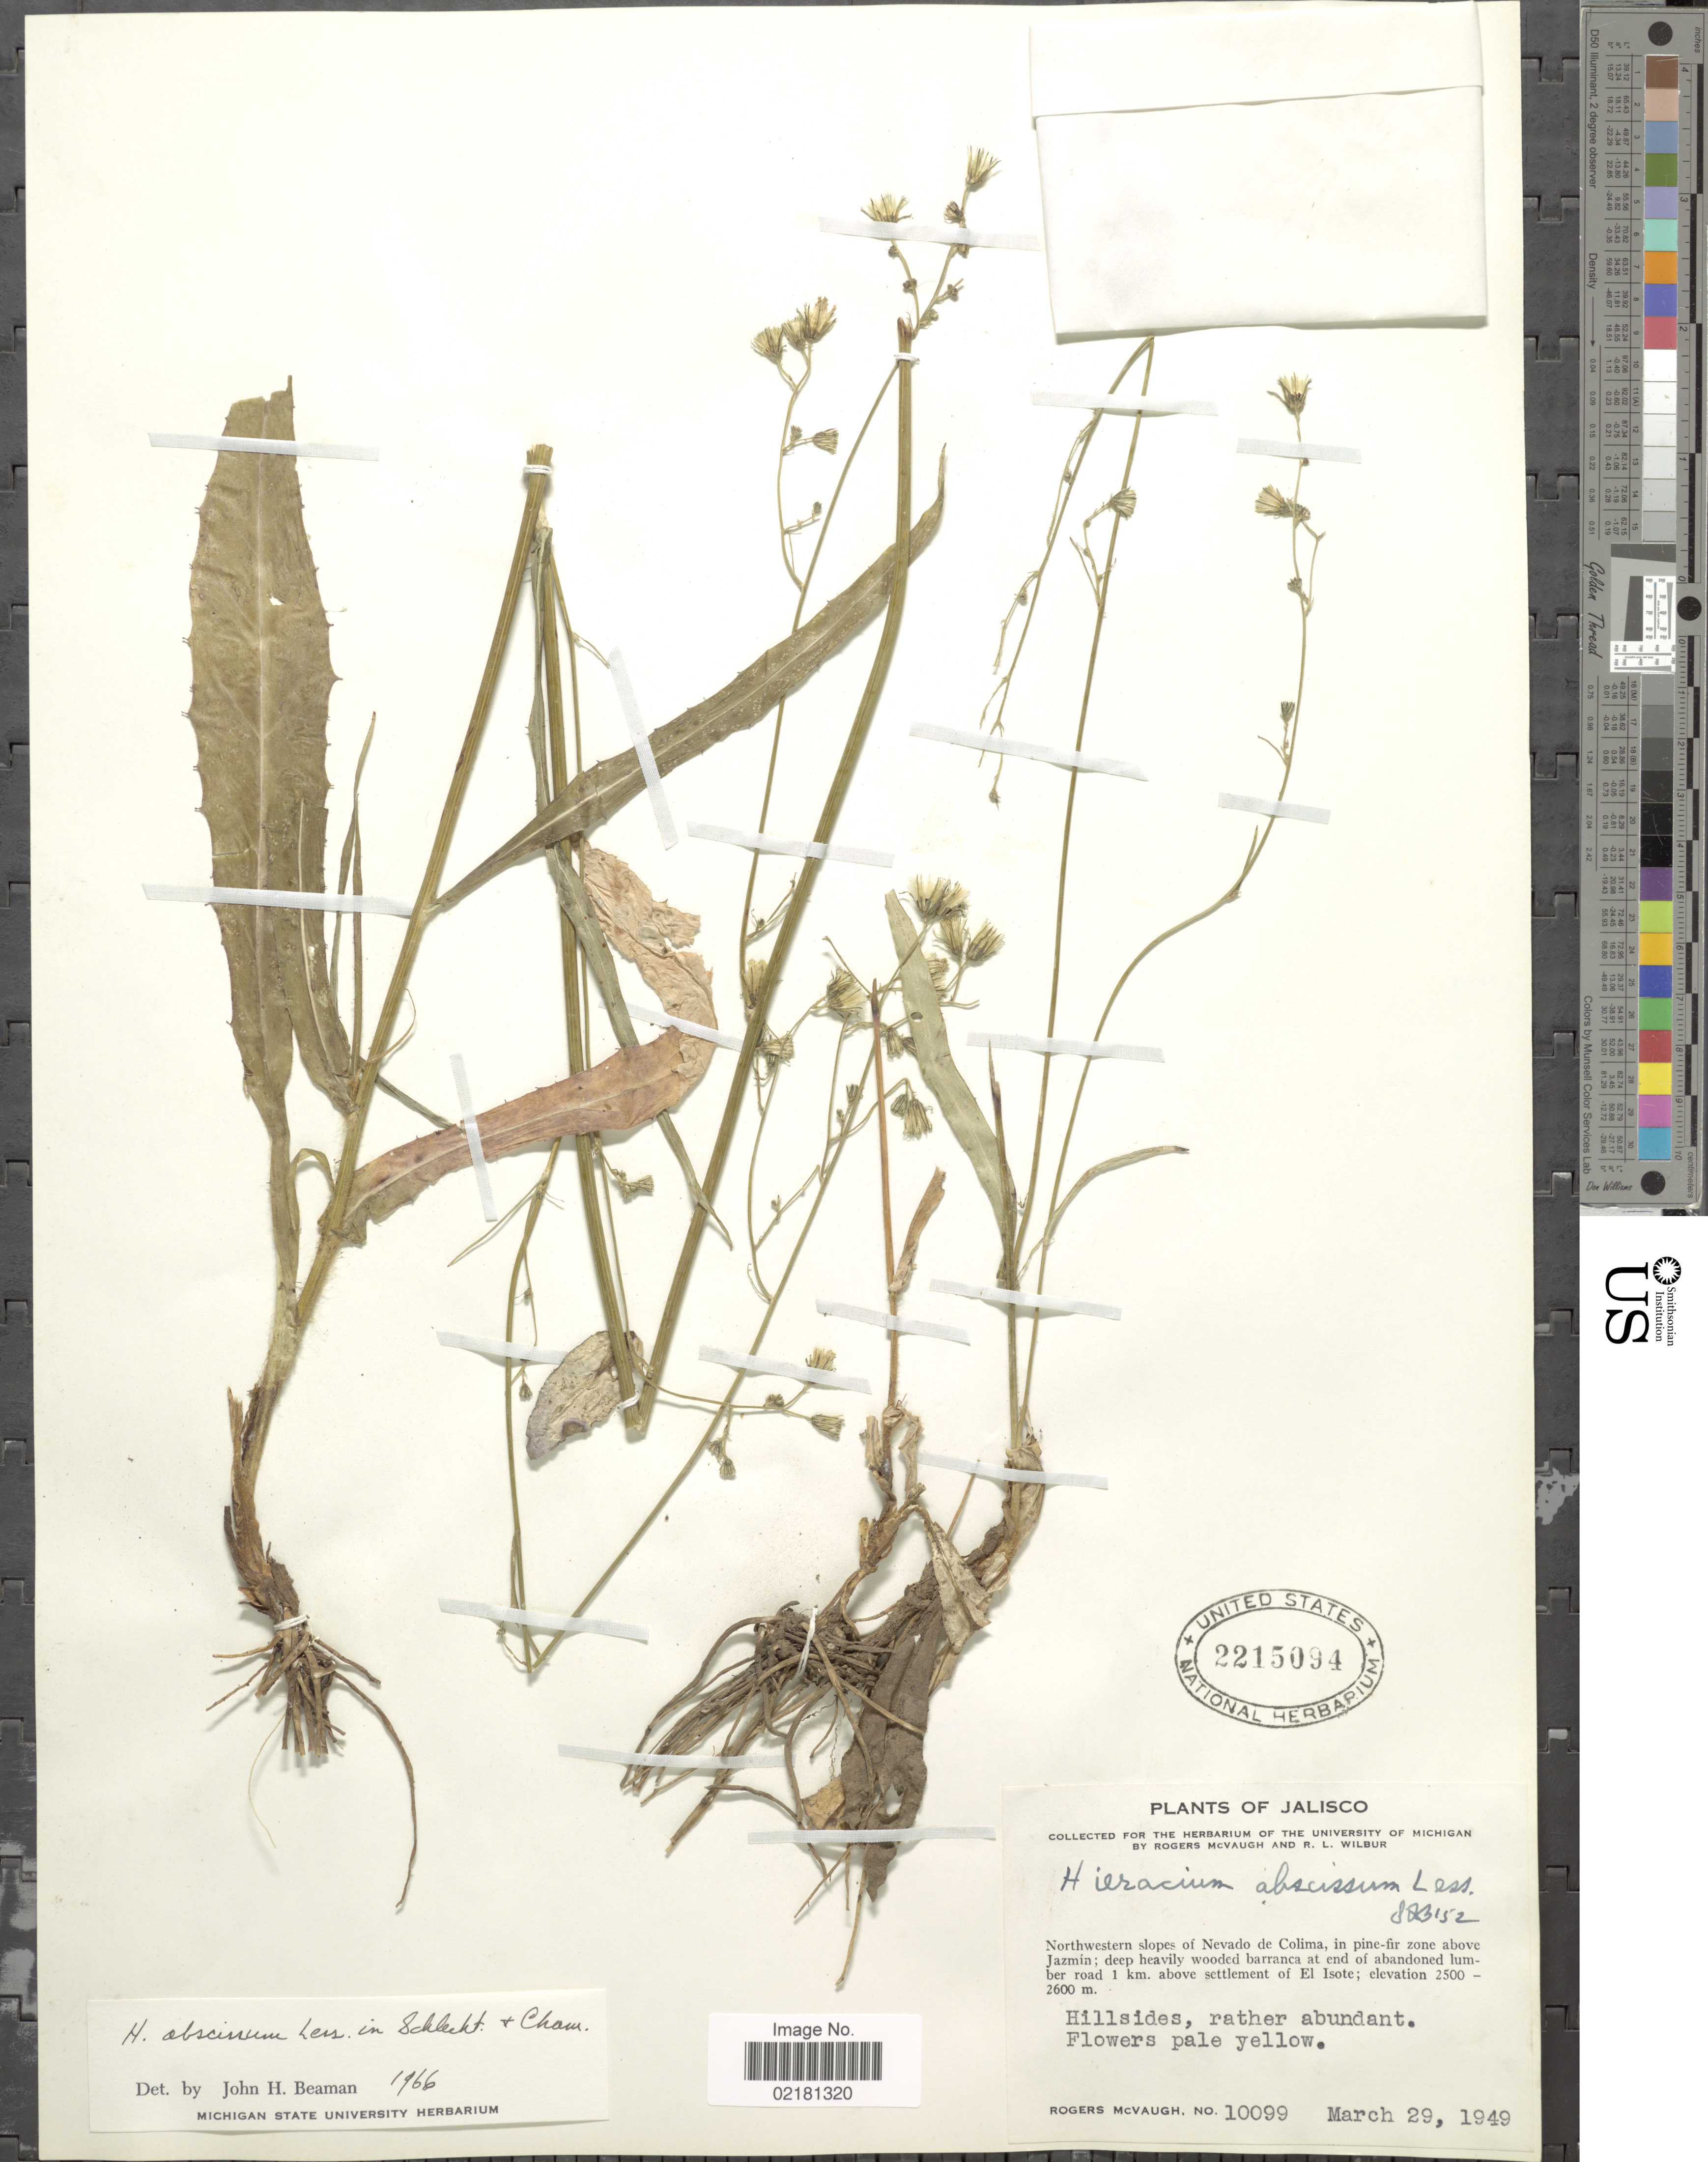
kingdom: Plantae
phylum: Tracheophyta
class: Magnoliopsida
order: Asterales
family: Asteraceae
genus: Hieracium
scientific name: Hieracium abscissum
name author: Less.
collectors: R. McVaugh & R. L. Wilbur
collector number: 10099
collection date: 1949-03-29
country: Mexico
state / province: Jalisco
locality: Northwestern slopes of nevado de Colima, in pine-fr zone above Jazmin; deep heavily wooded barranca at end of abandoned lumber road 1 km. above settlement of El Isote, hillsides.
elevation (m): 2500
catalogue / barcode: US 2215094